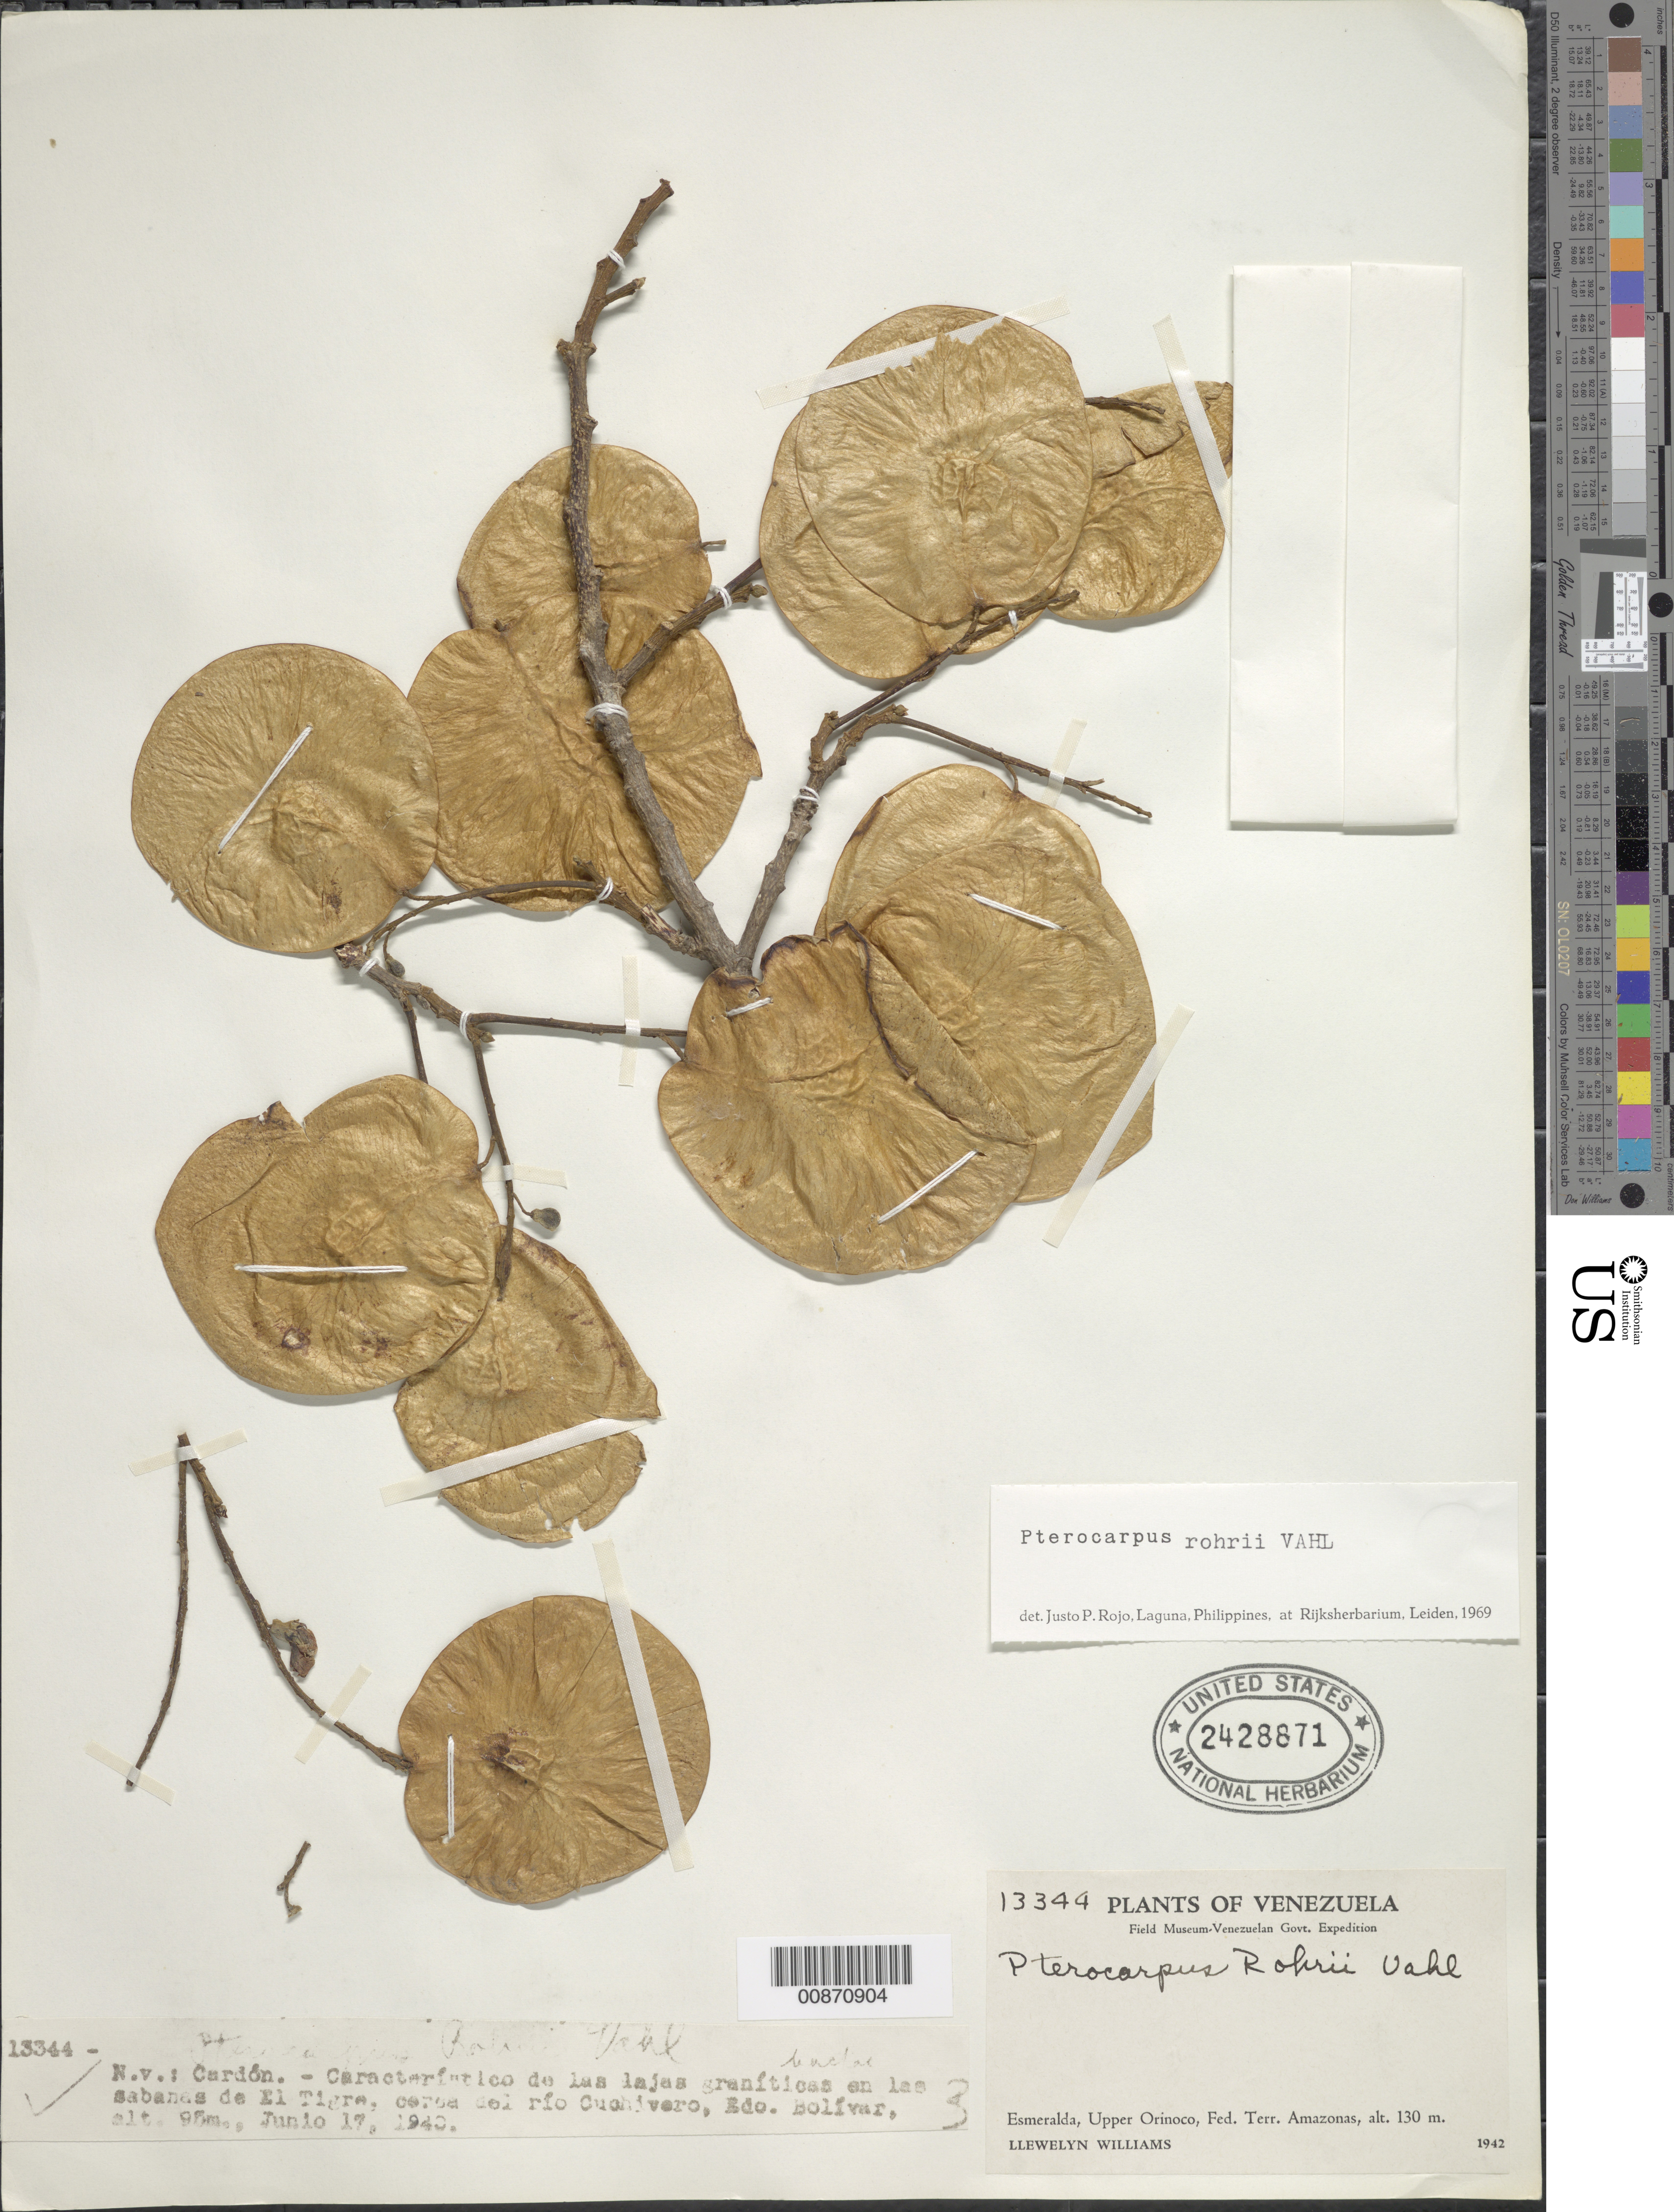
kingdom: Plantae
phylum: Tracheophyta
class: Magnoliopsida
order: Fabales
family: Fabaceae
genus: Pterocarpus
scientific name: Pterocarpus rohrii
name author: Vahl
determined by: Rojo, Justo P., (L), Nationaal Herbarium Nederland, Leiden University branch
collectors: Ll. Williams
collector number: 13344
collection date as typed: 17-Jun-40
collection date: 1940-06-17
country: Venezuela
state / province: Bolívar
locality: El Tigre, cerca de El Río Cuchivero; Esmeralda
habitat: Lajas graníticas en las sabanas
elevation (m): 130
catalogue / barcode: US 2428871